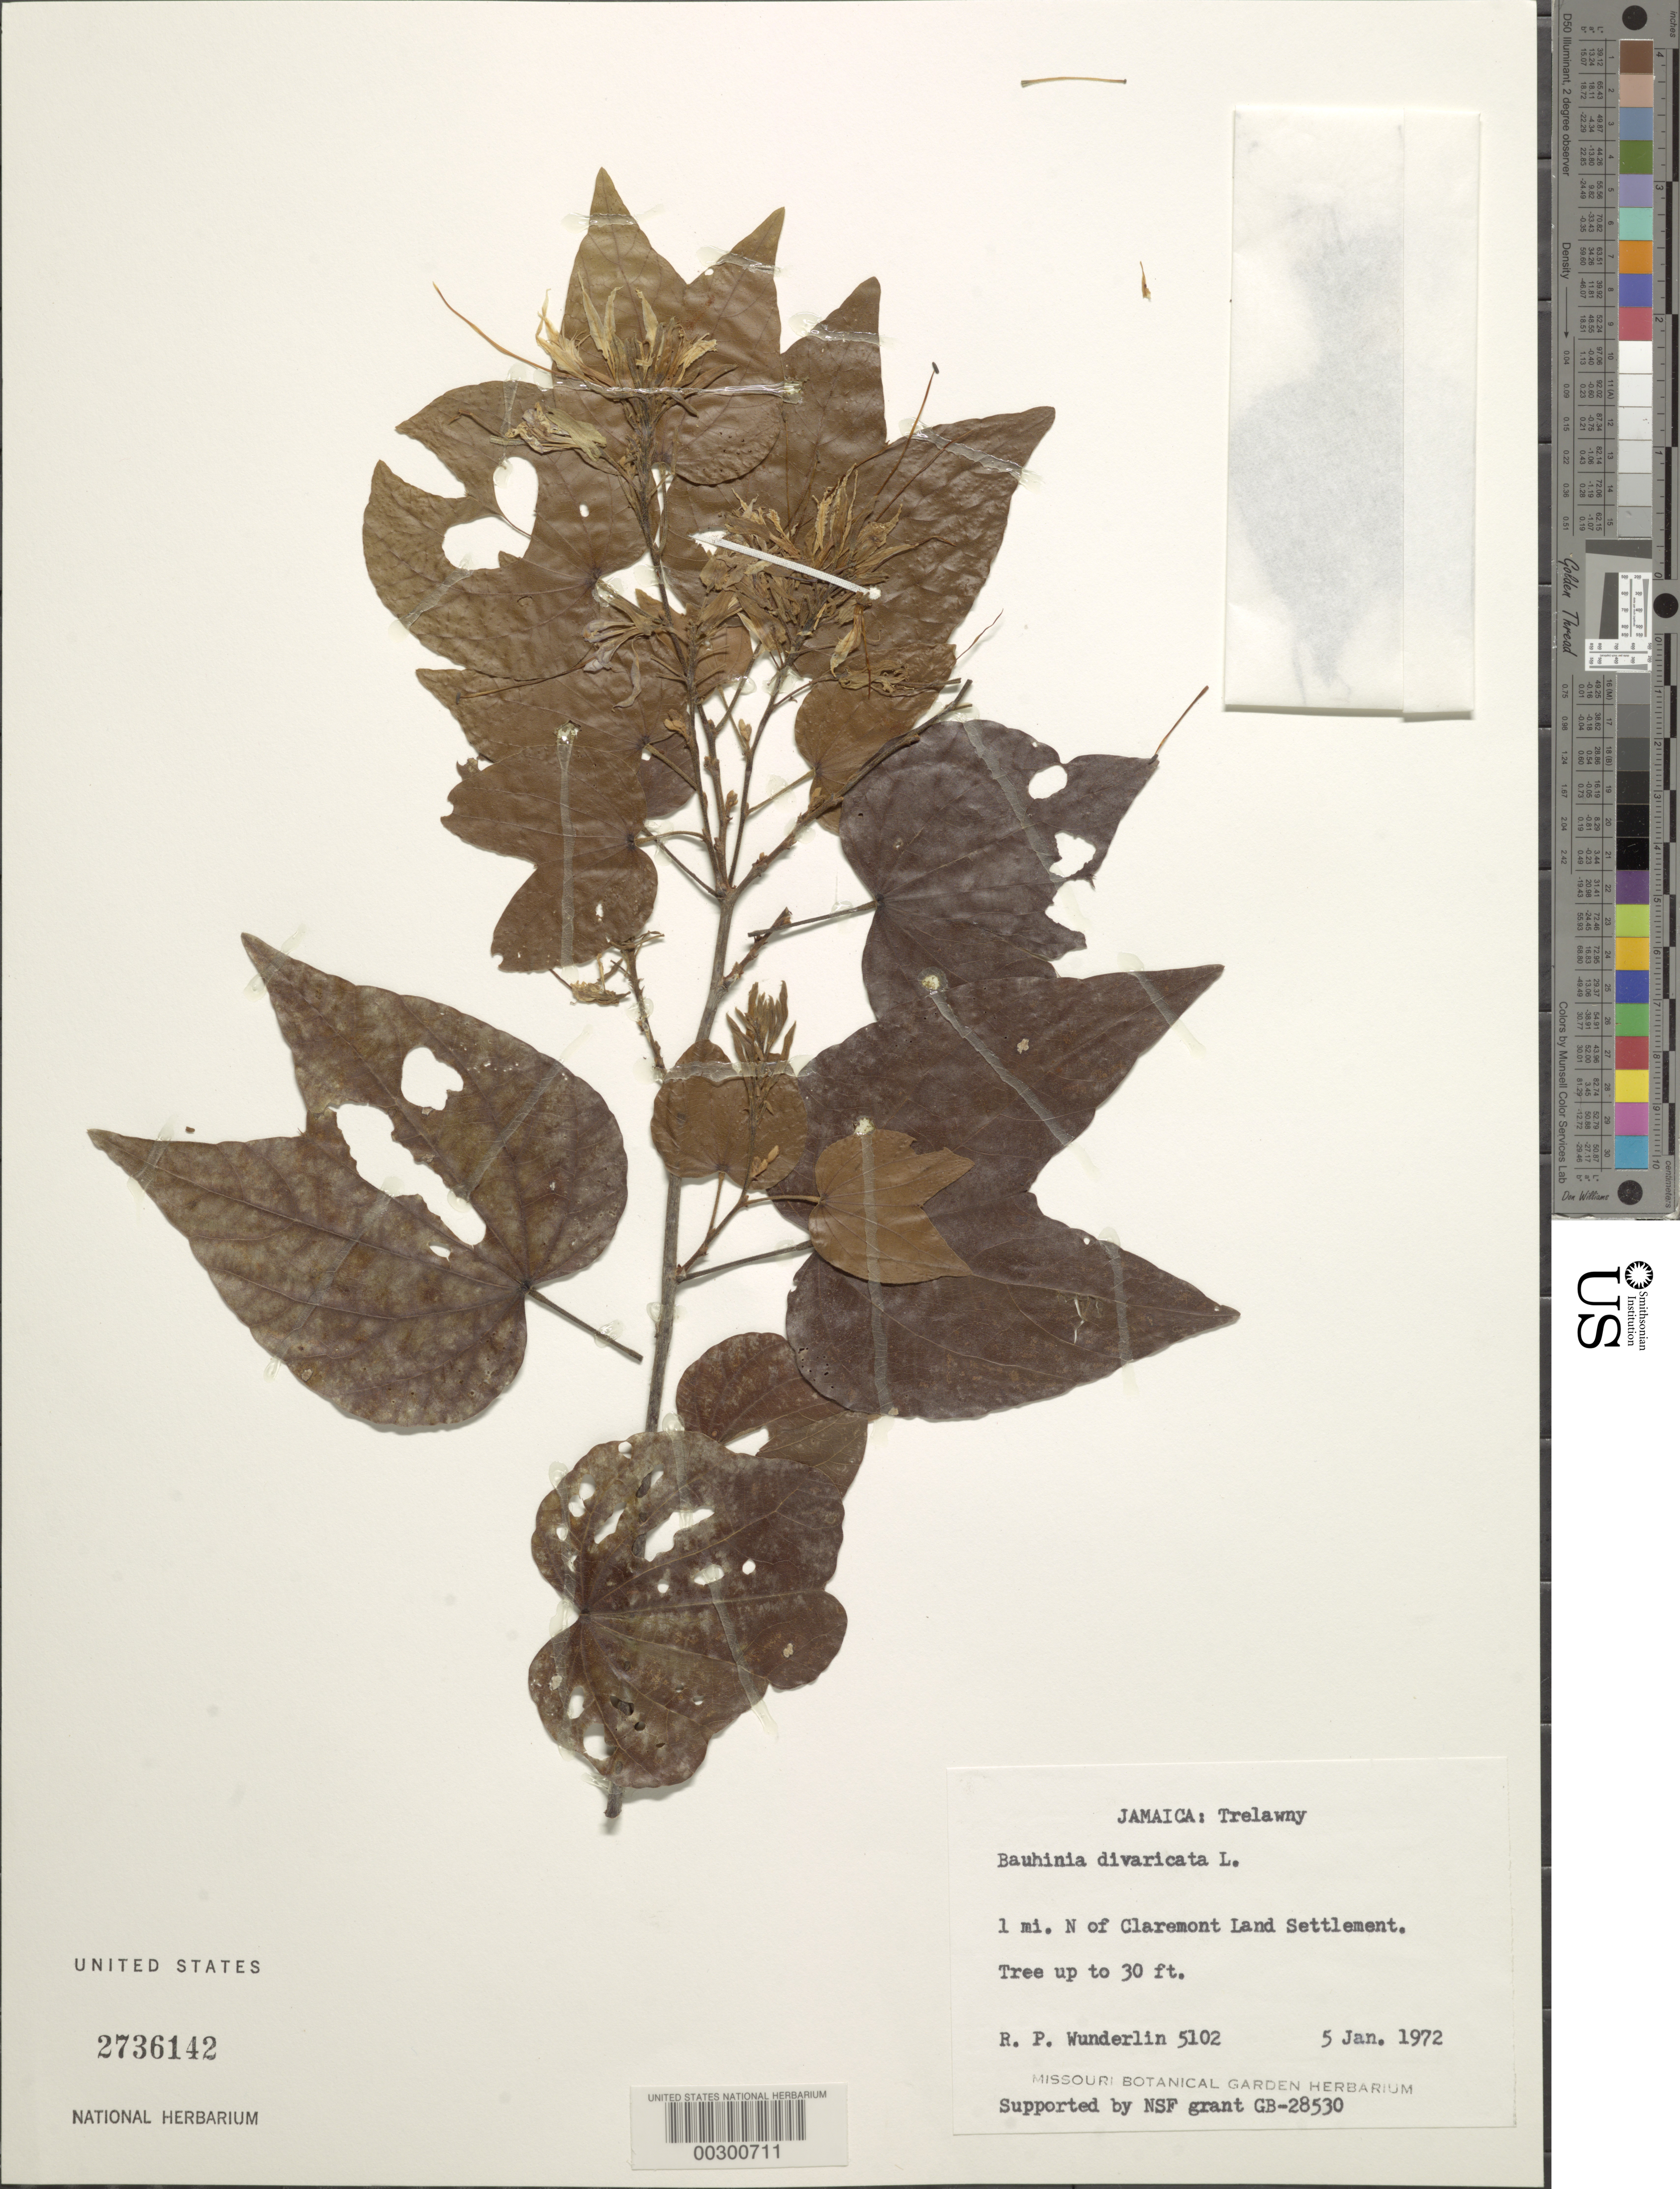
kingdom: Plantae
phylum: Tracheophyta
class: Magnoliopsida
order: Fabales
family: Fabaceae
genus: Bauhinia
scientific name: Bauhinia divaricata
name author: L.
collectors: R. P. Wunderlin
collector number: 5102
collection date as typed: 05 Jan 1972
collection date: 1972-01-05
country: Jamaica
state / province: Trelawny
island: Greater Antilles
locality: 1 mi n of claremont land settlement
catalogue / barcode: US 2736142